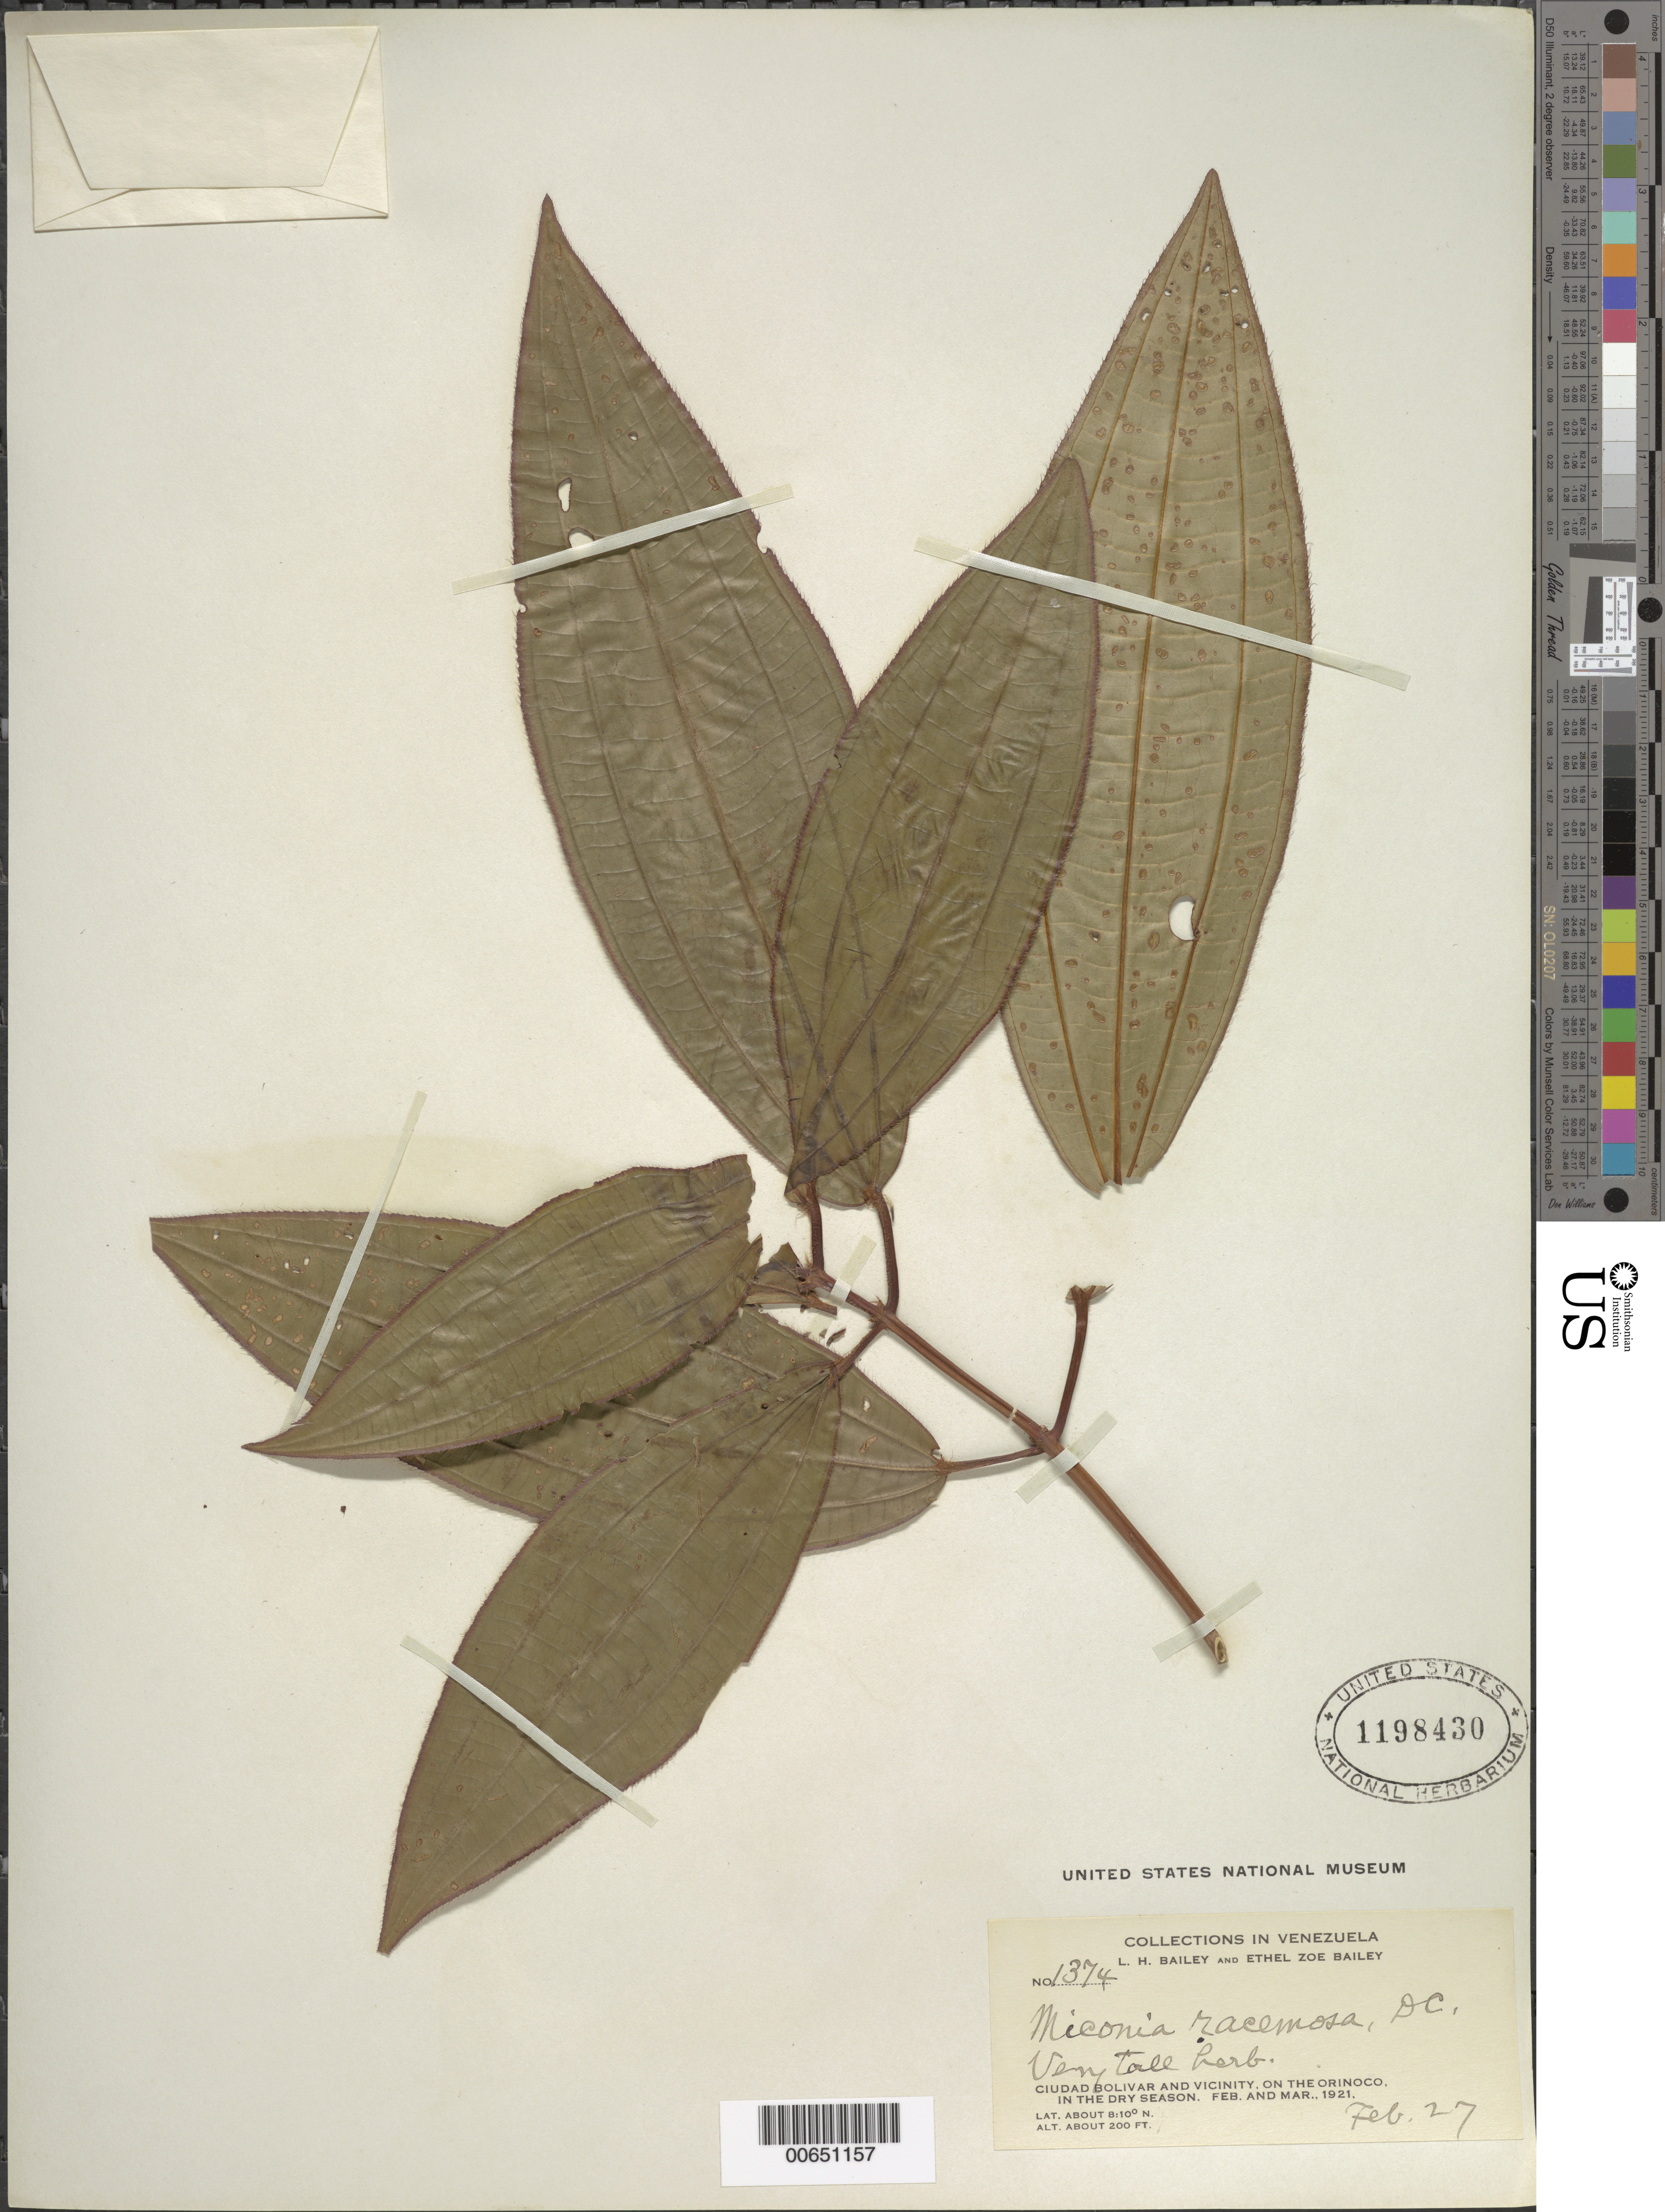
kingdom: Plantae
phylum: Tracheophyta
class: Magnoliopsida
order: Myrtales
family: Melastomataceae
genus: Miconia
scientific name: Miconia racemosa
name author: (Aubl.) DC.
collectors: L. H. Bailey & E. Z. Bailey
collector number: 1374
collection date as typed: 27-Feb-21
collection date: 1921-02-27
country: Venezuela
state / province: Bolívar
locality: Ciudad Bolívar and vicinity, Orinoco R.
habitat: Dry season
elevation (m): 61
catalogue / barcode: US 1198430